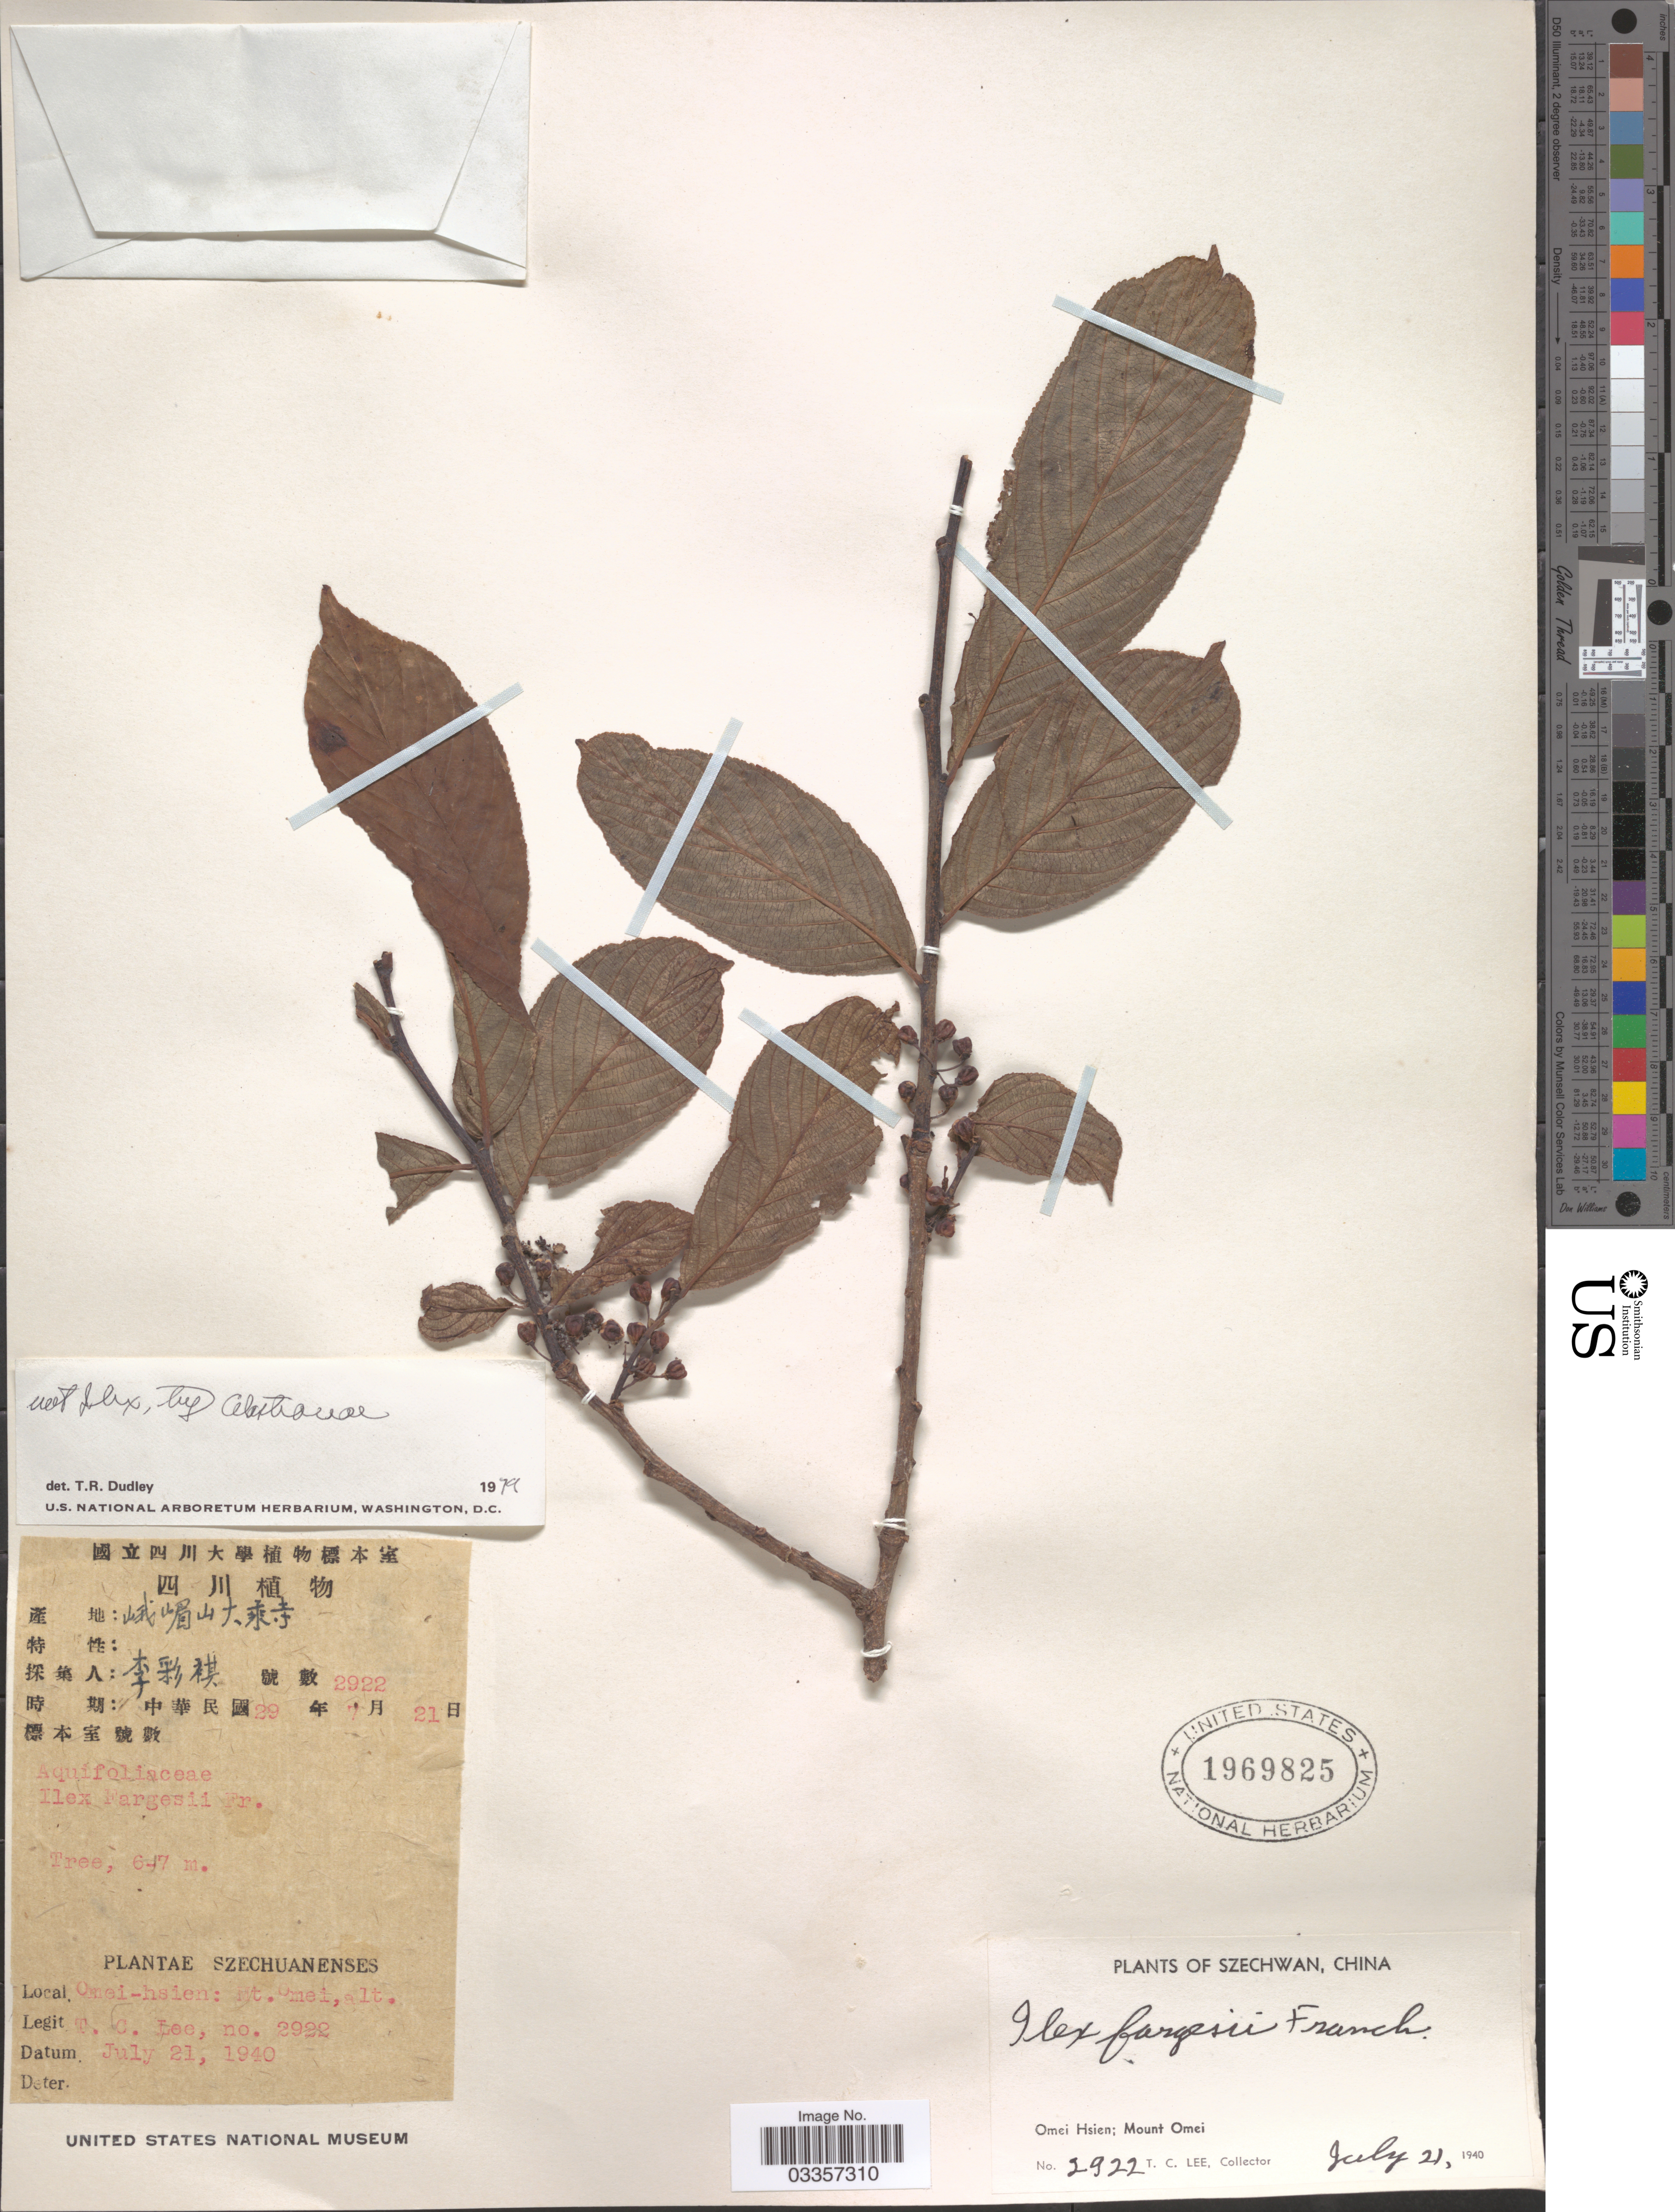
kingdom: Plantae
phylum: Tracheophyta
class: Magnoliopsida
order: Celastrales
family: Celastraceae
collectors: T. Lee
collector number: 2922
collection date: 1940-07-21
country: China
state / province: Sichuan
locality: Szechwan. Omei Hsien; Mount Omei.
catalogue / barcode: US 1969825